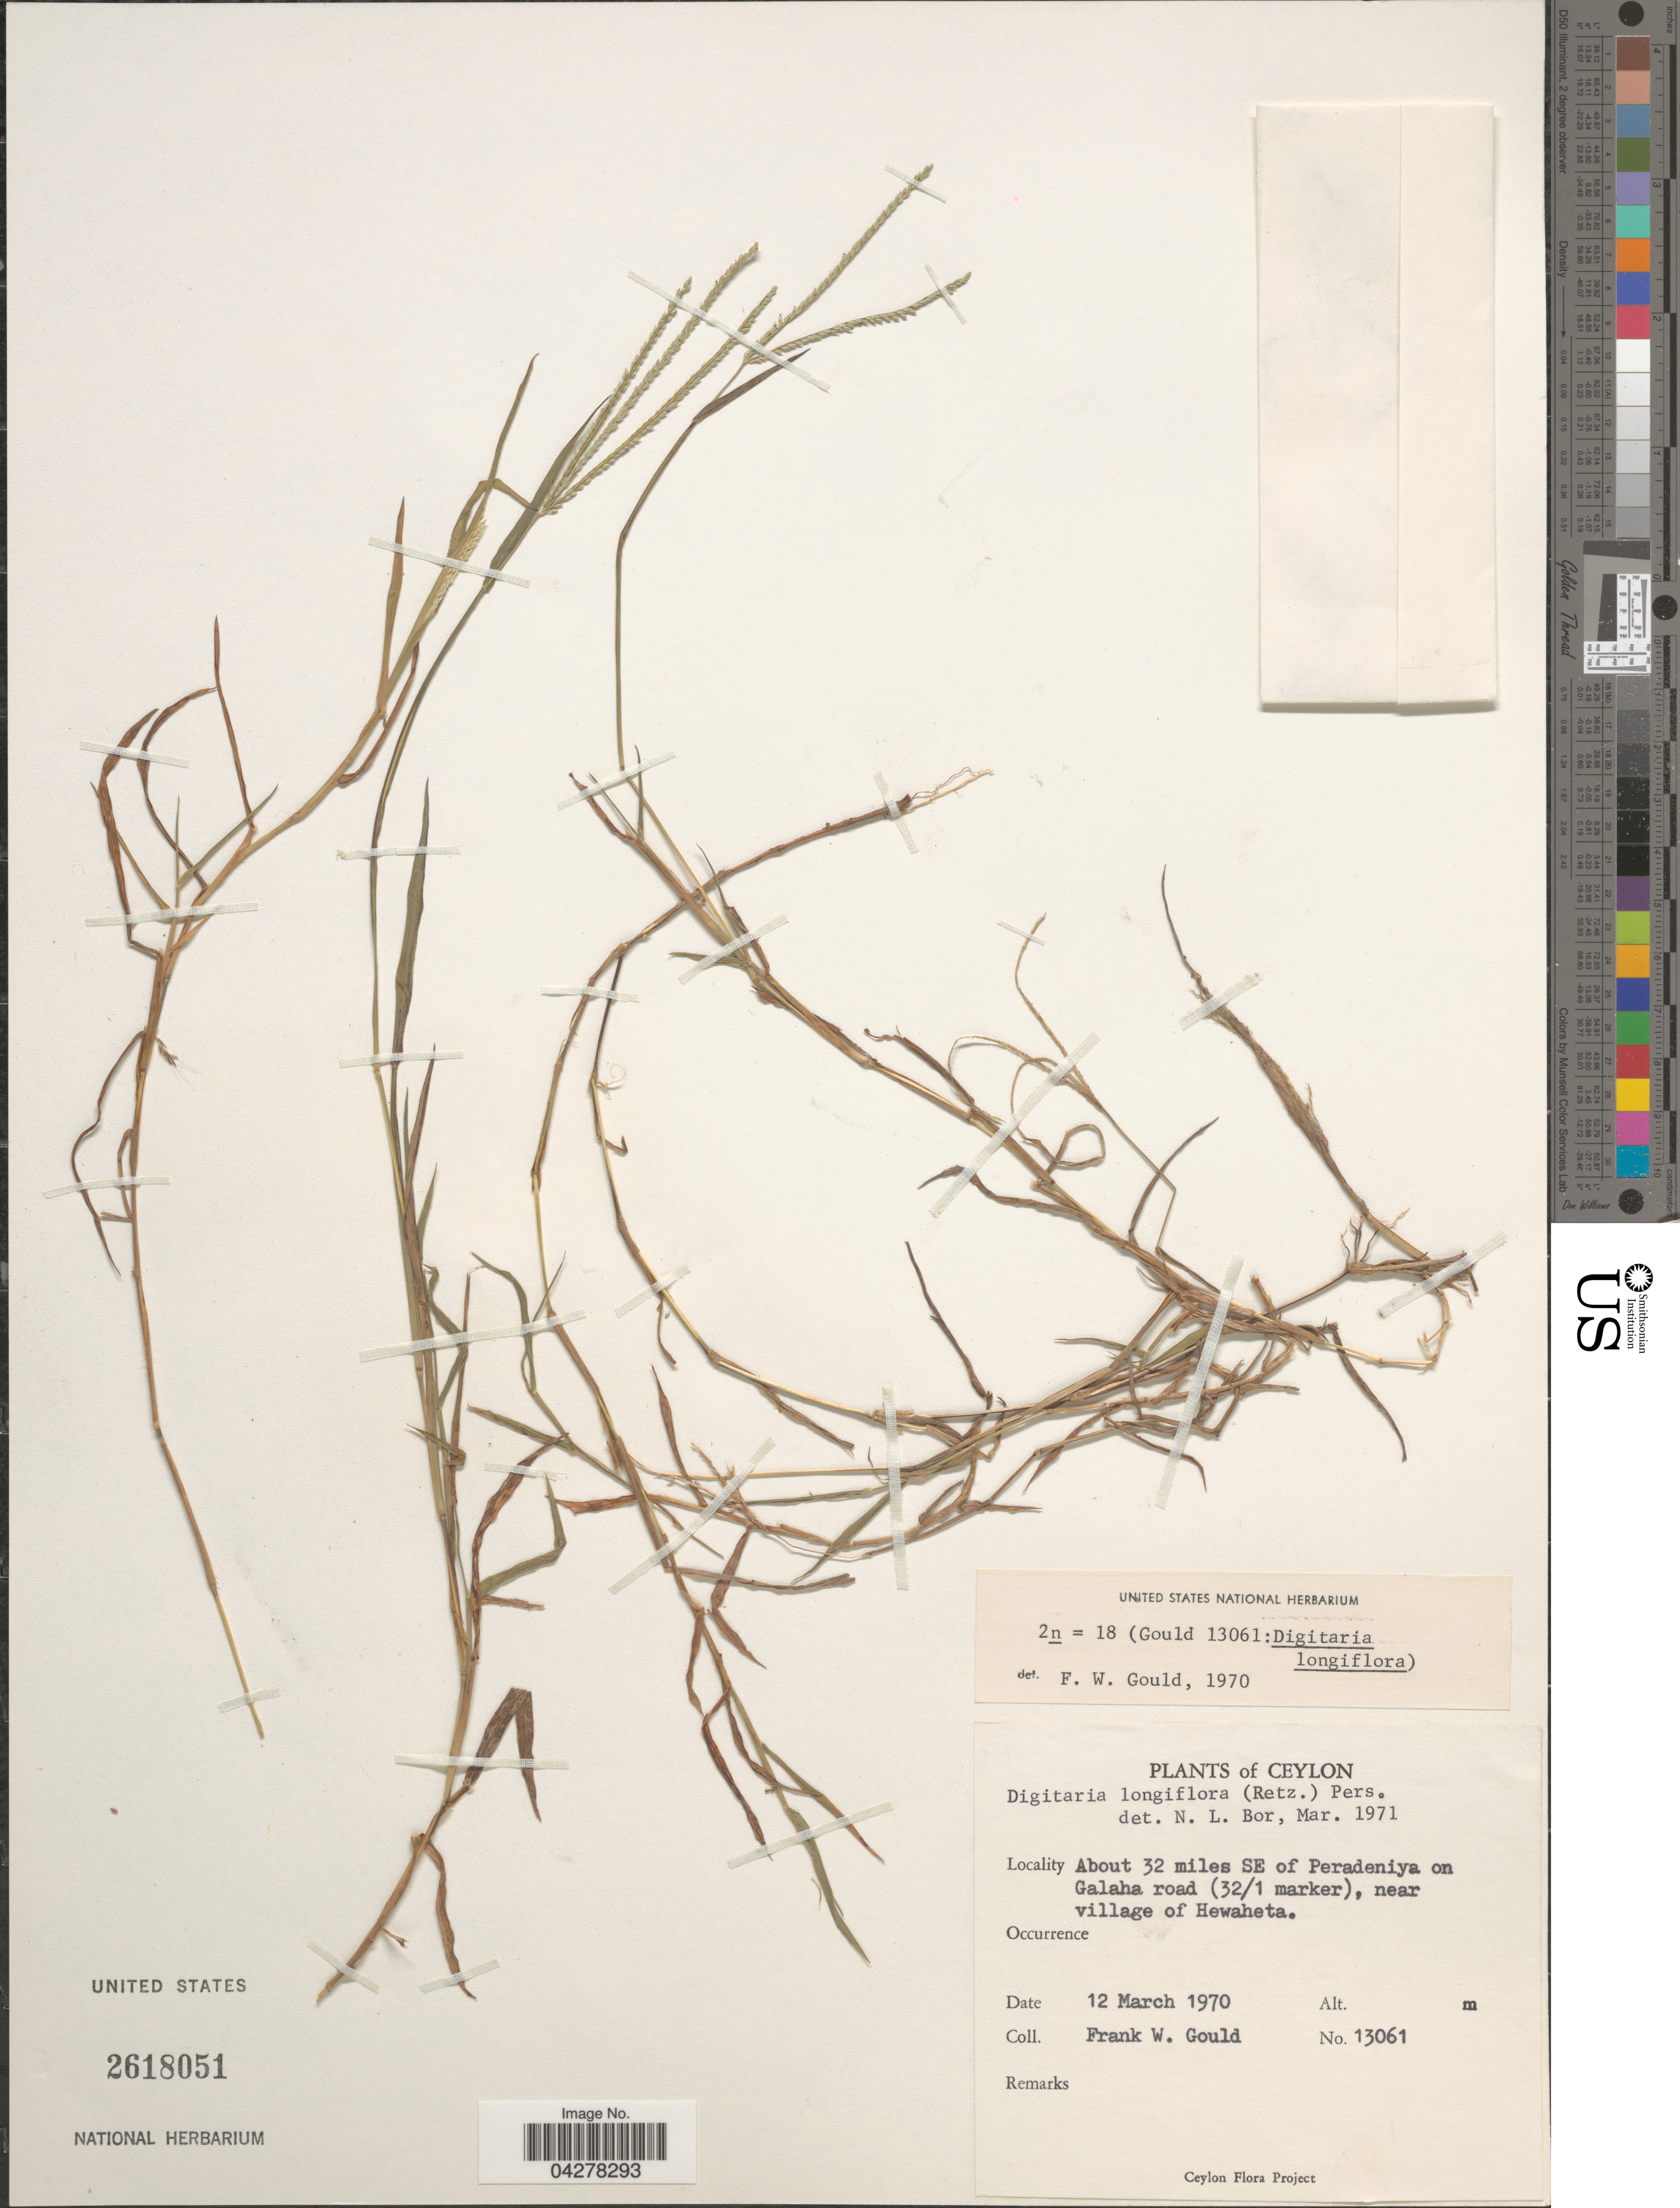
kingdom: Plantae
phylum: Tracheophyta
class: Liliopsida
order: Poales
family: Poaceae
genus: Digitaria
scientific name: Digitaria longiflora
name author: (Retz.) Pers.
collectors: F. W. Gould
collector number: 13061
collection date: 1970-03-12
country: Sri Lanka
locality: Ceylon. About 32 miles SE of Peradeniya on Galaha road (32/1 marker), near village of Hewaheta.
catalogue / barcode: US 2618051